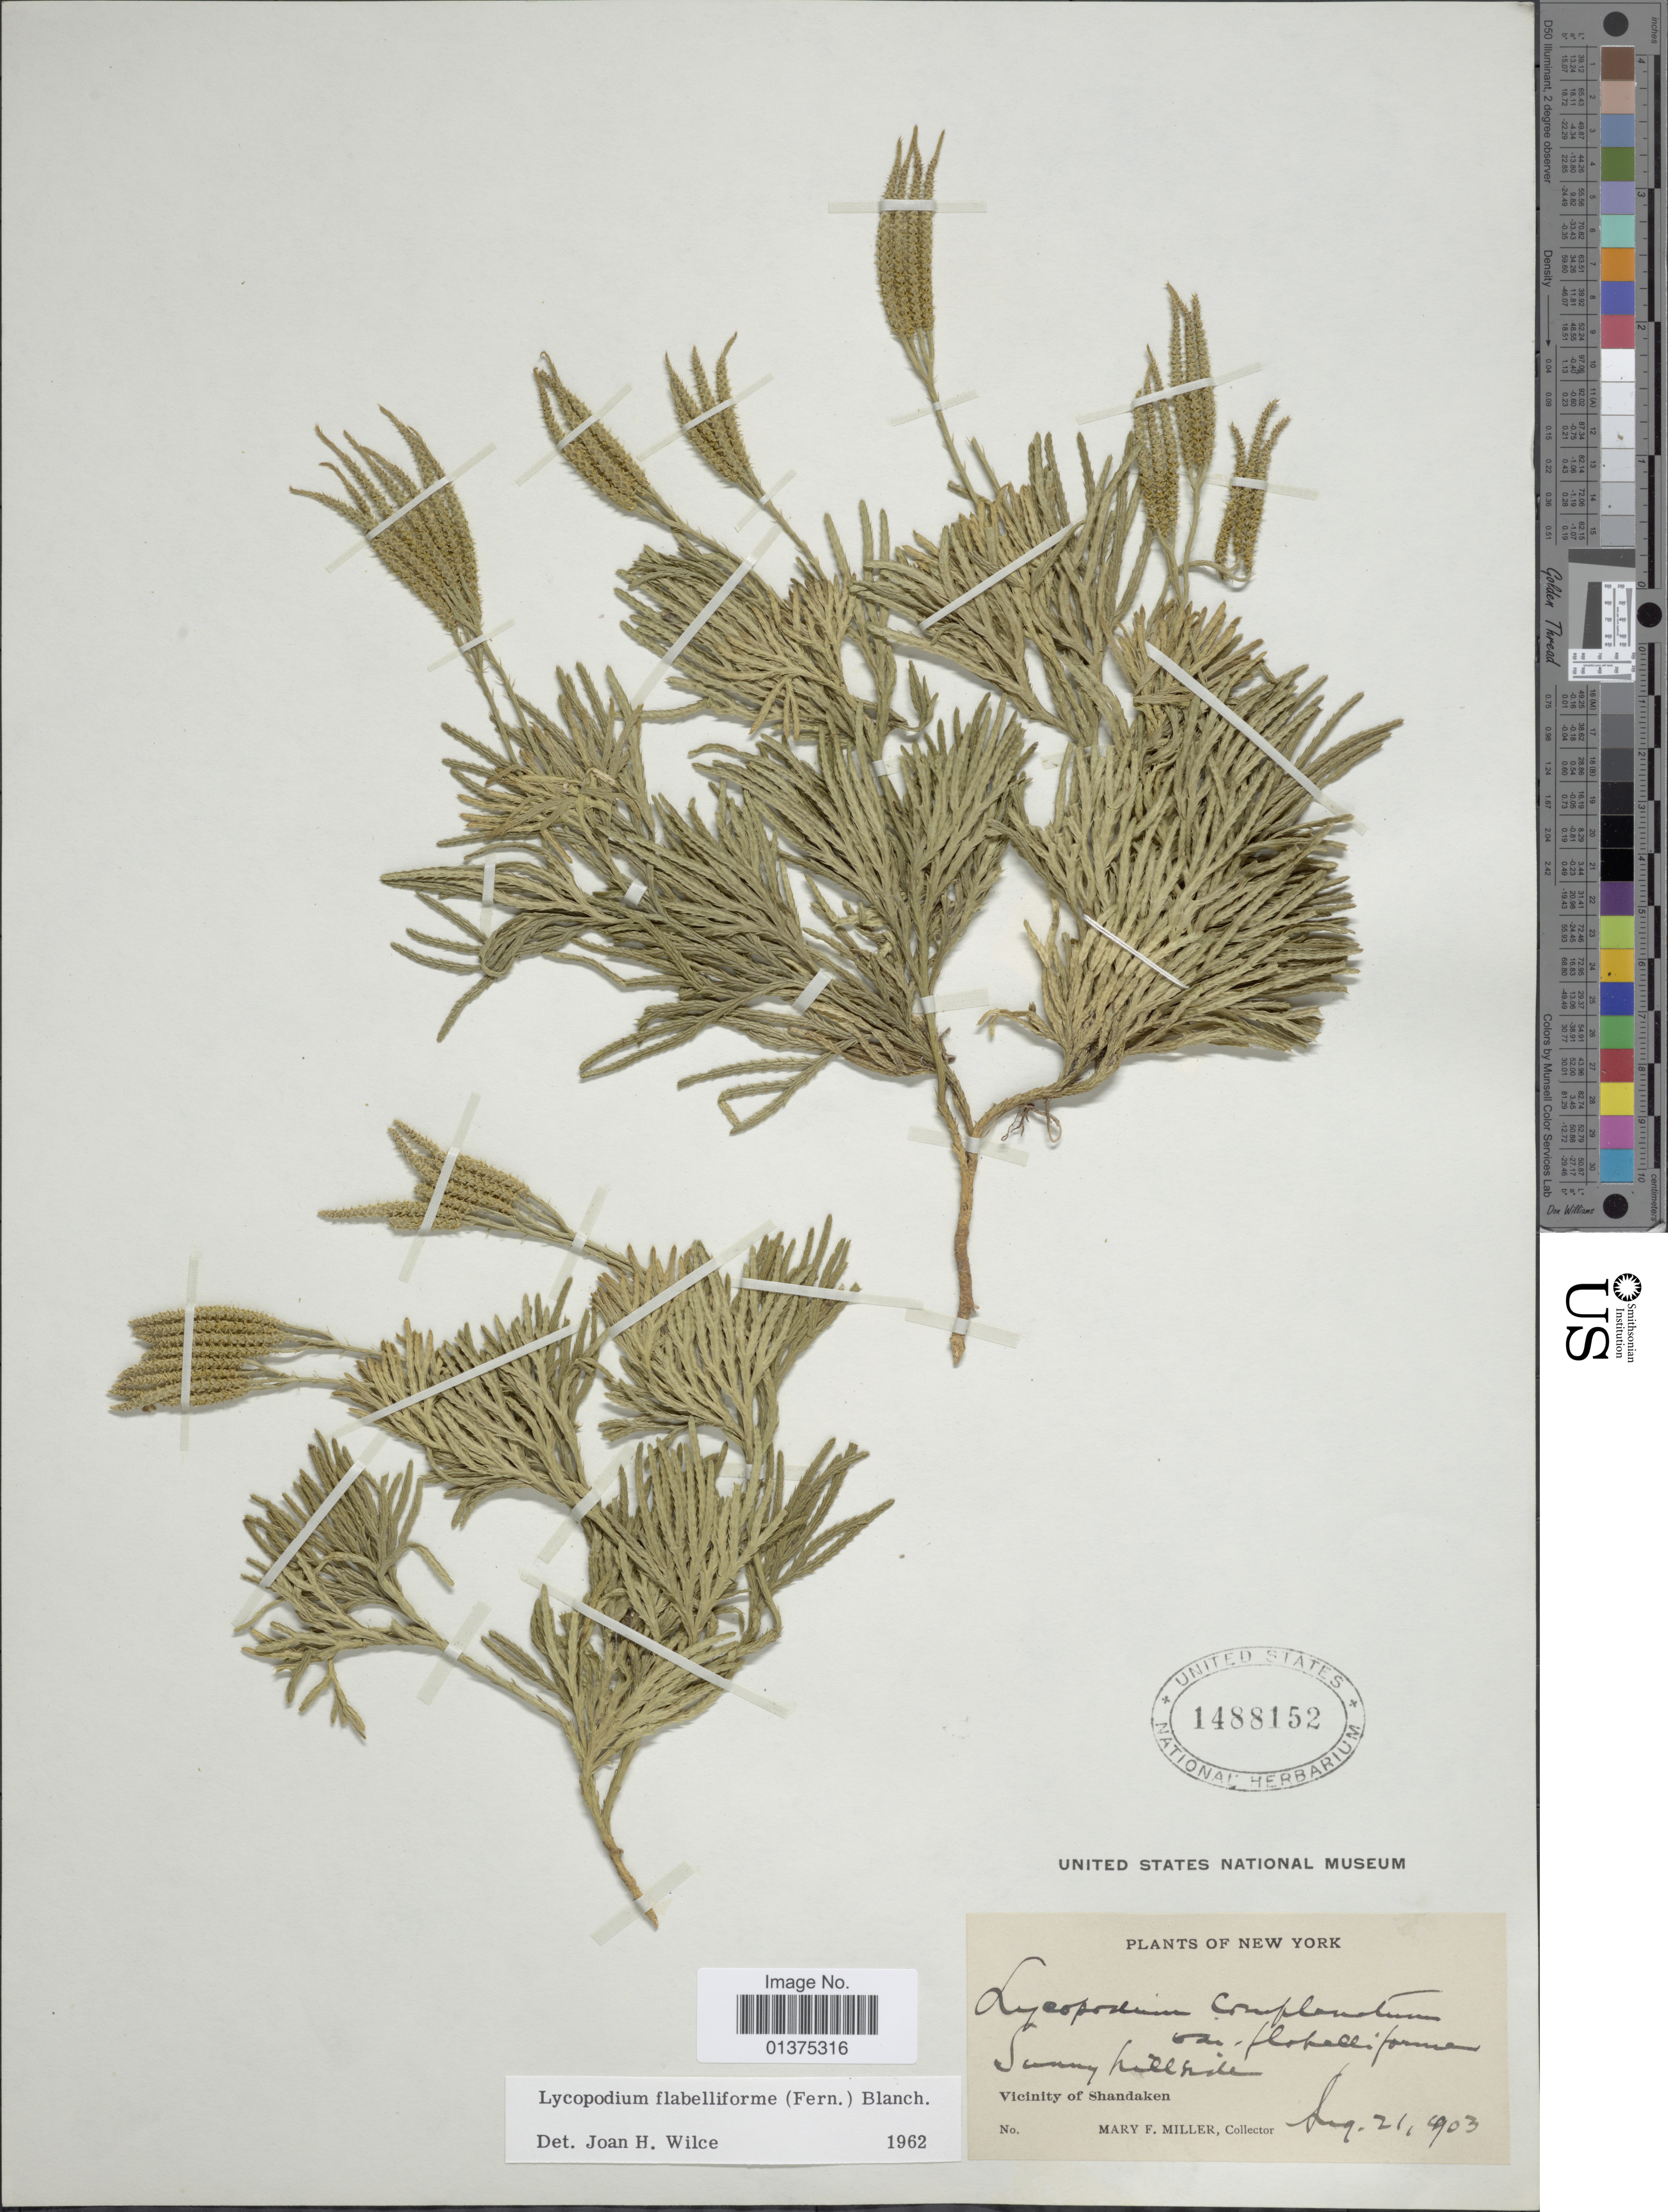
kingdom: Plantae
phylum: Tracheophyta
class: Lycopodiopsida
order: Lycopodiales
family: Lycopodiaceae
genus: Diphasiastrum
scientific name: Diphasiastrum digitatum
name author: (Dill. ex A. Braun) Holub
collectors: M. F. Miller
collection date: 1903-08-21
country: United States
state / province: New York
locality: Sunny hillside, Vicinity of Shandaken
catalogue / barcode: US 1488152